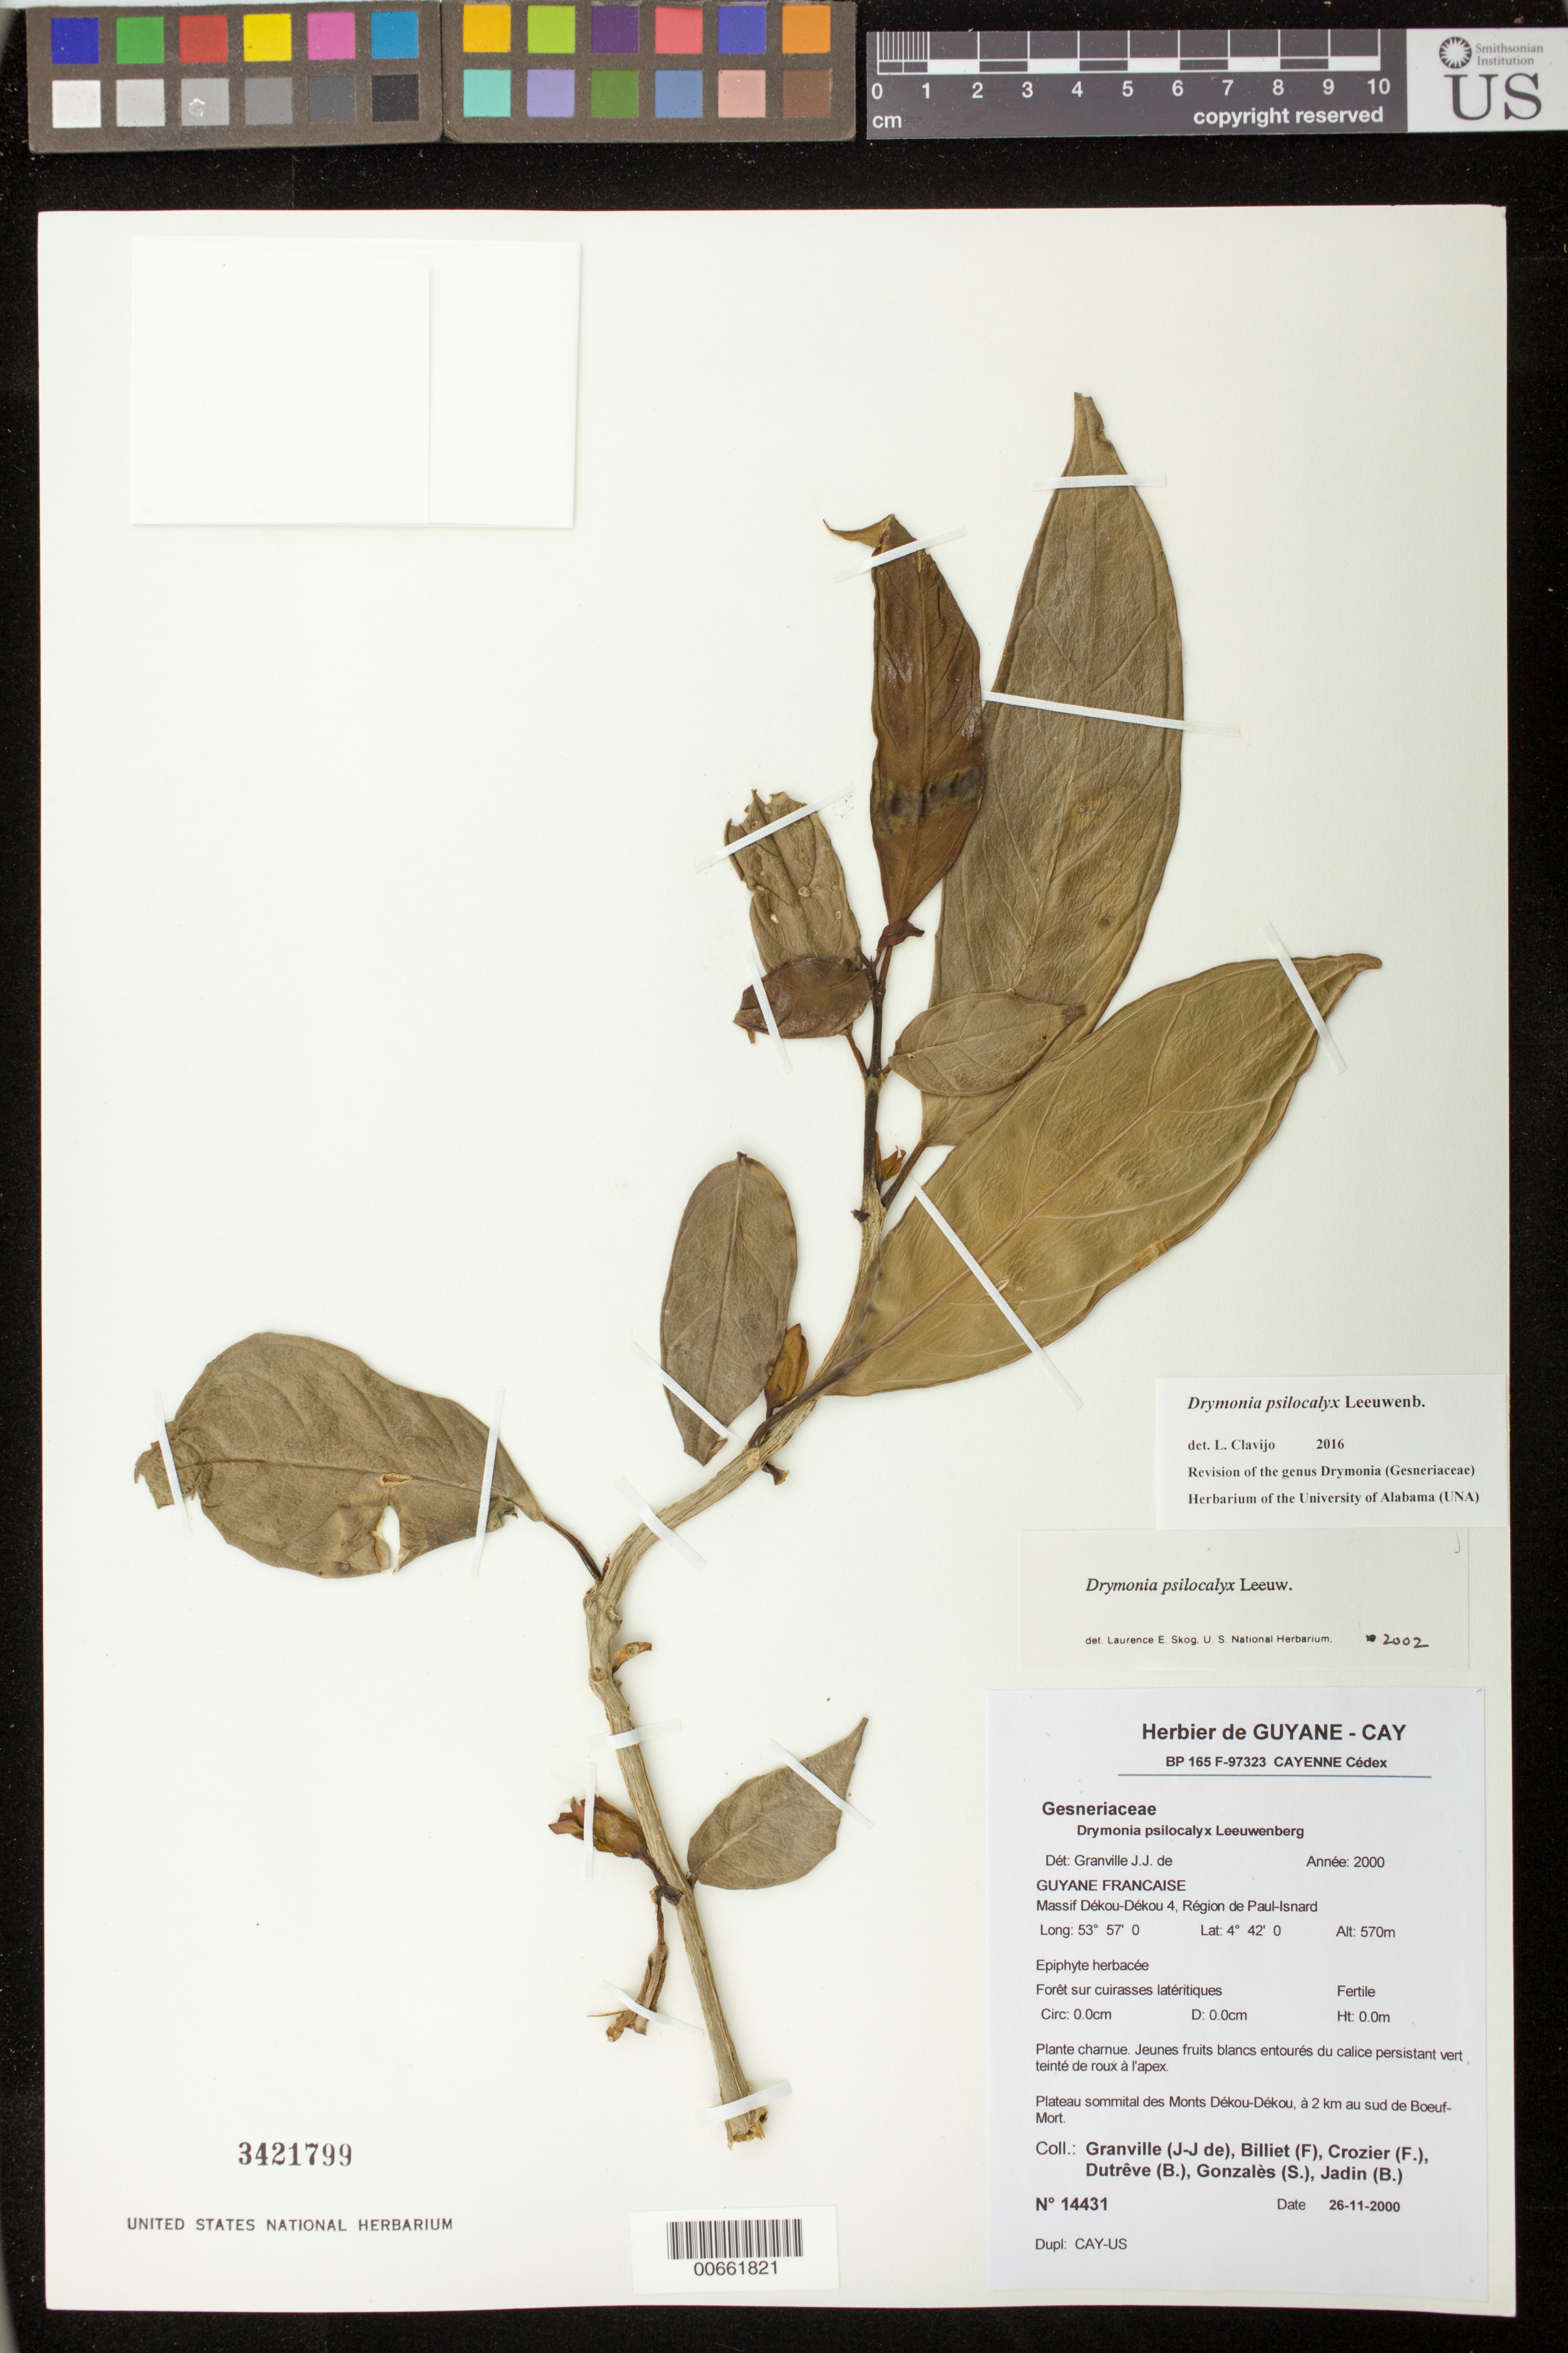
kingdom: Plantae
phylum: Tracheophyta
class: Magnoliopsida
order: Lamiales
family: Gesneriaceae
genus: Drymonia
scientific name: Drymonia psilocalyx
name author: Leeuwenb.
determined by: Skog, Laurence E.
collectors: J.-J. de Granville, F. Billiet, F. Crozier, B. Dutrêve, S. Gonzáles & B. Jardin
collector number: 14431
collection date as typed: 26 Nov 2000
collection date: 2000-11-26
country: French Guiana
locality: Massif Dékou-Dékou 4, région de Paul-Isnard; plateau sommital des Monts Dékou-Dékou, à 2 km au sud de Boeuf-Mort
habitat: Forêt sur cuirasses latéritiques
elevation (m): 570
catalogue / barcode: US 3421799